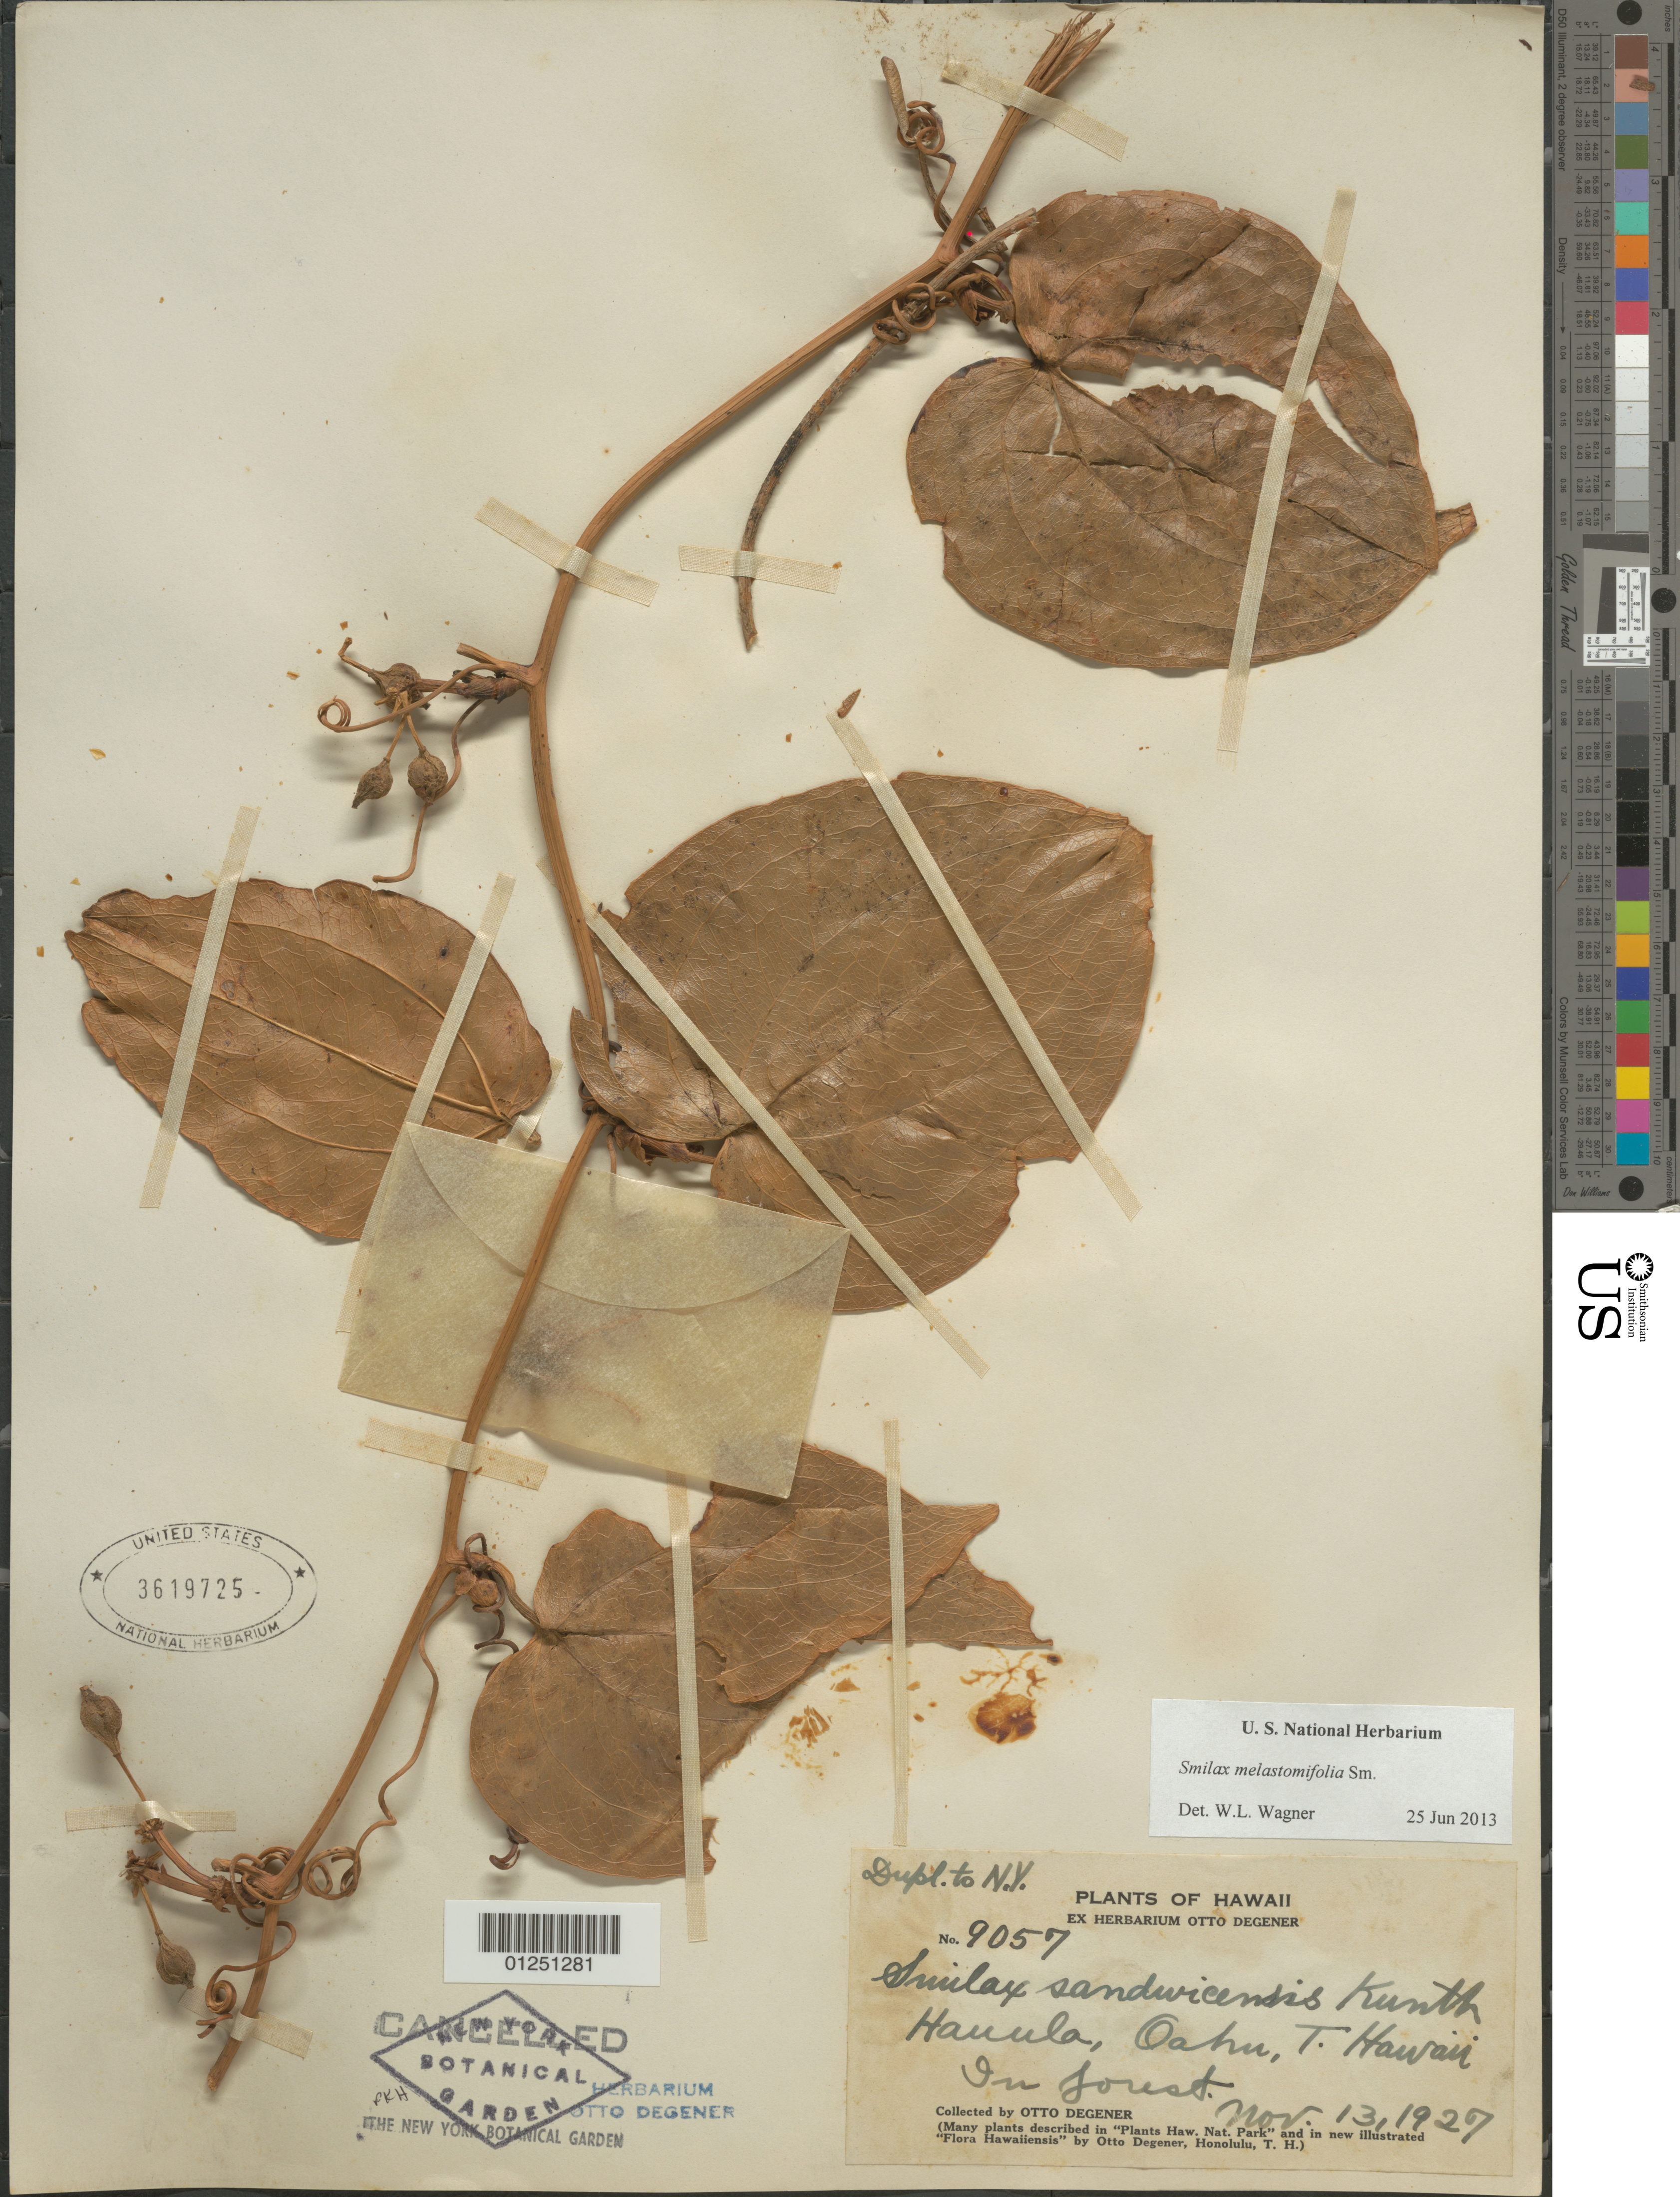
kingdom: Plantae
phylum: Tracheophyta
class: Liliopsida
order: Liliales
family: Smilacaceae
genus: Smilax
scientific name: Smilax melastomifolia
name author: Sm.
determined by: Wagner, W. L., (BOT), Smithsonian Institution - National Museum of Natural History (UNITED STATES)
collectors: O. Degener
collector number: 9057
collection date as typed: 13 Nov 1927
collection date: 1927-11-13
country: United States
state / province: Hawaii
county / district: Honolulu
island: Oahu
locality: Hauula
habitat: Forest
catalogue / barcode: US 3619725